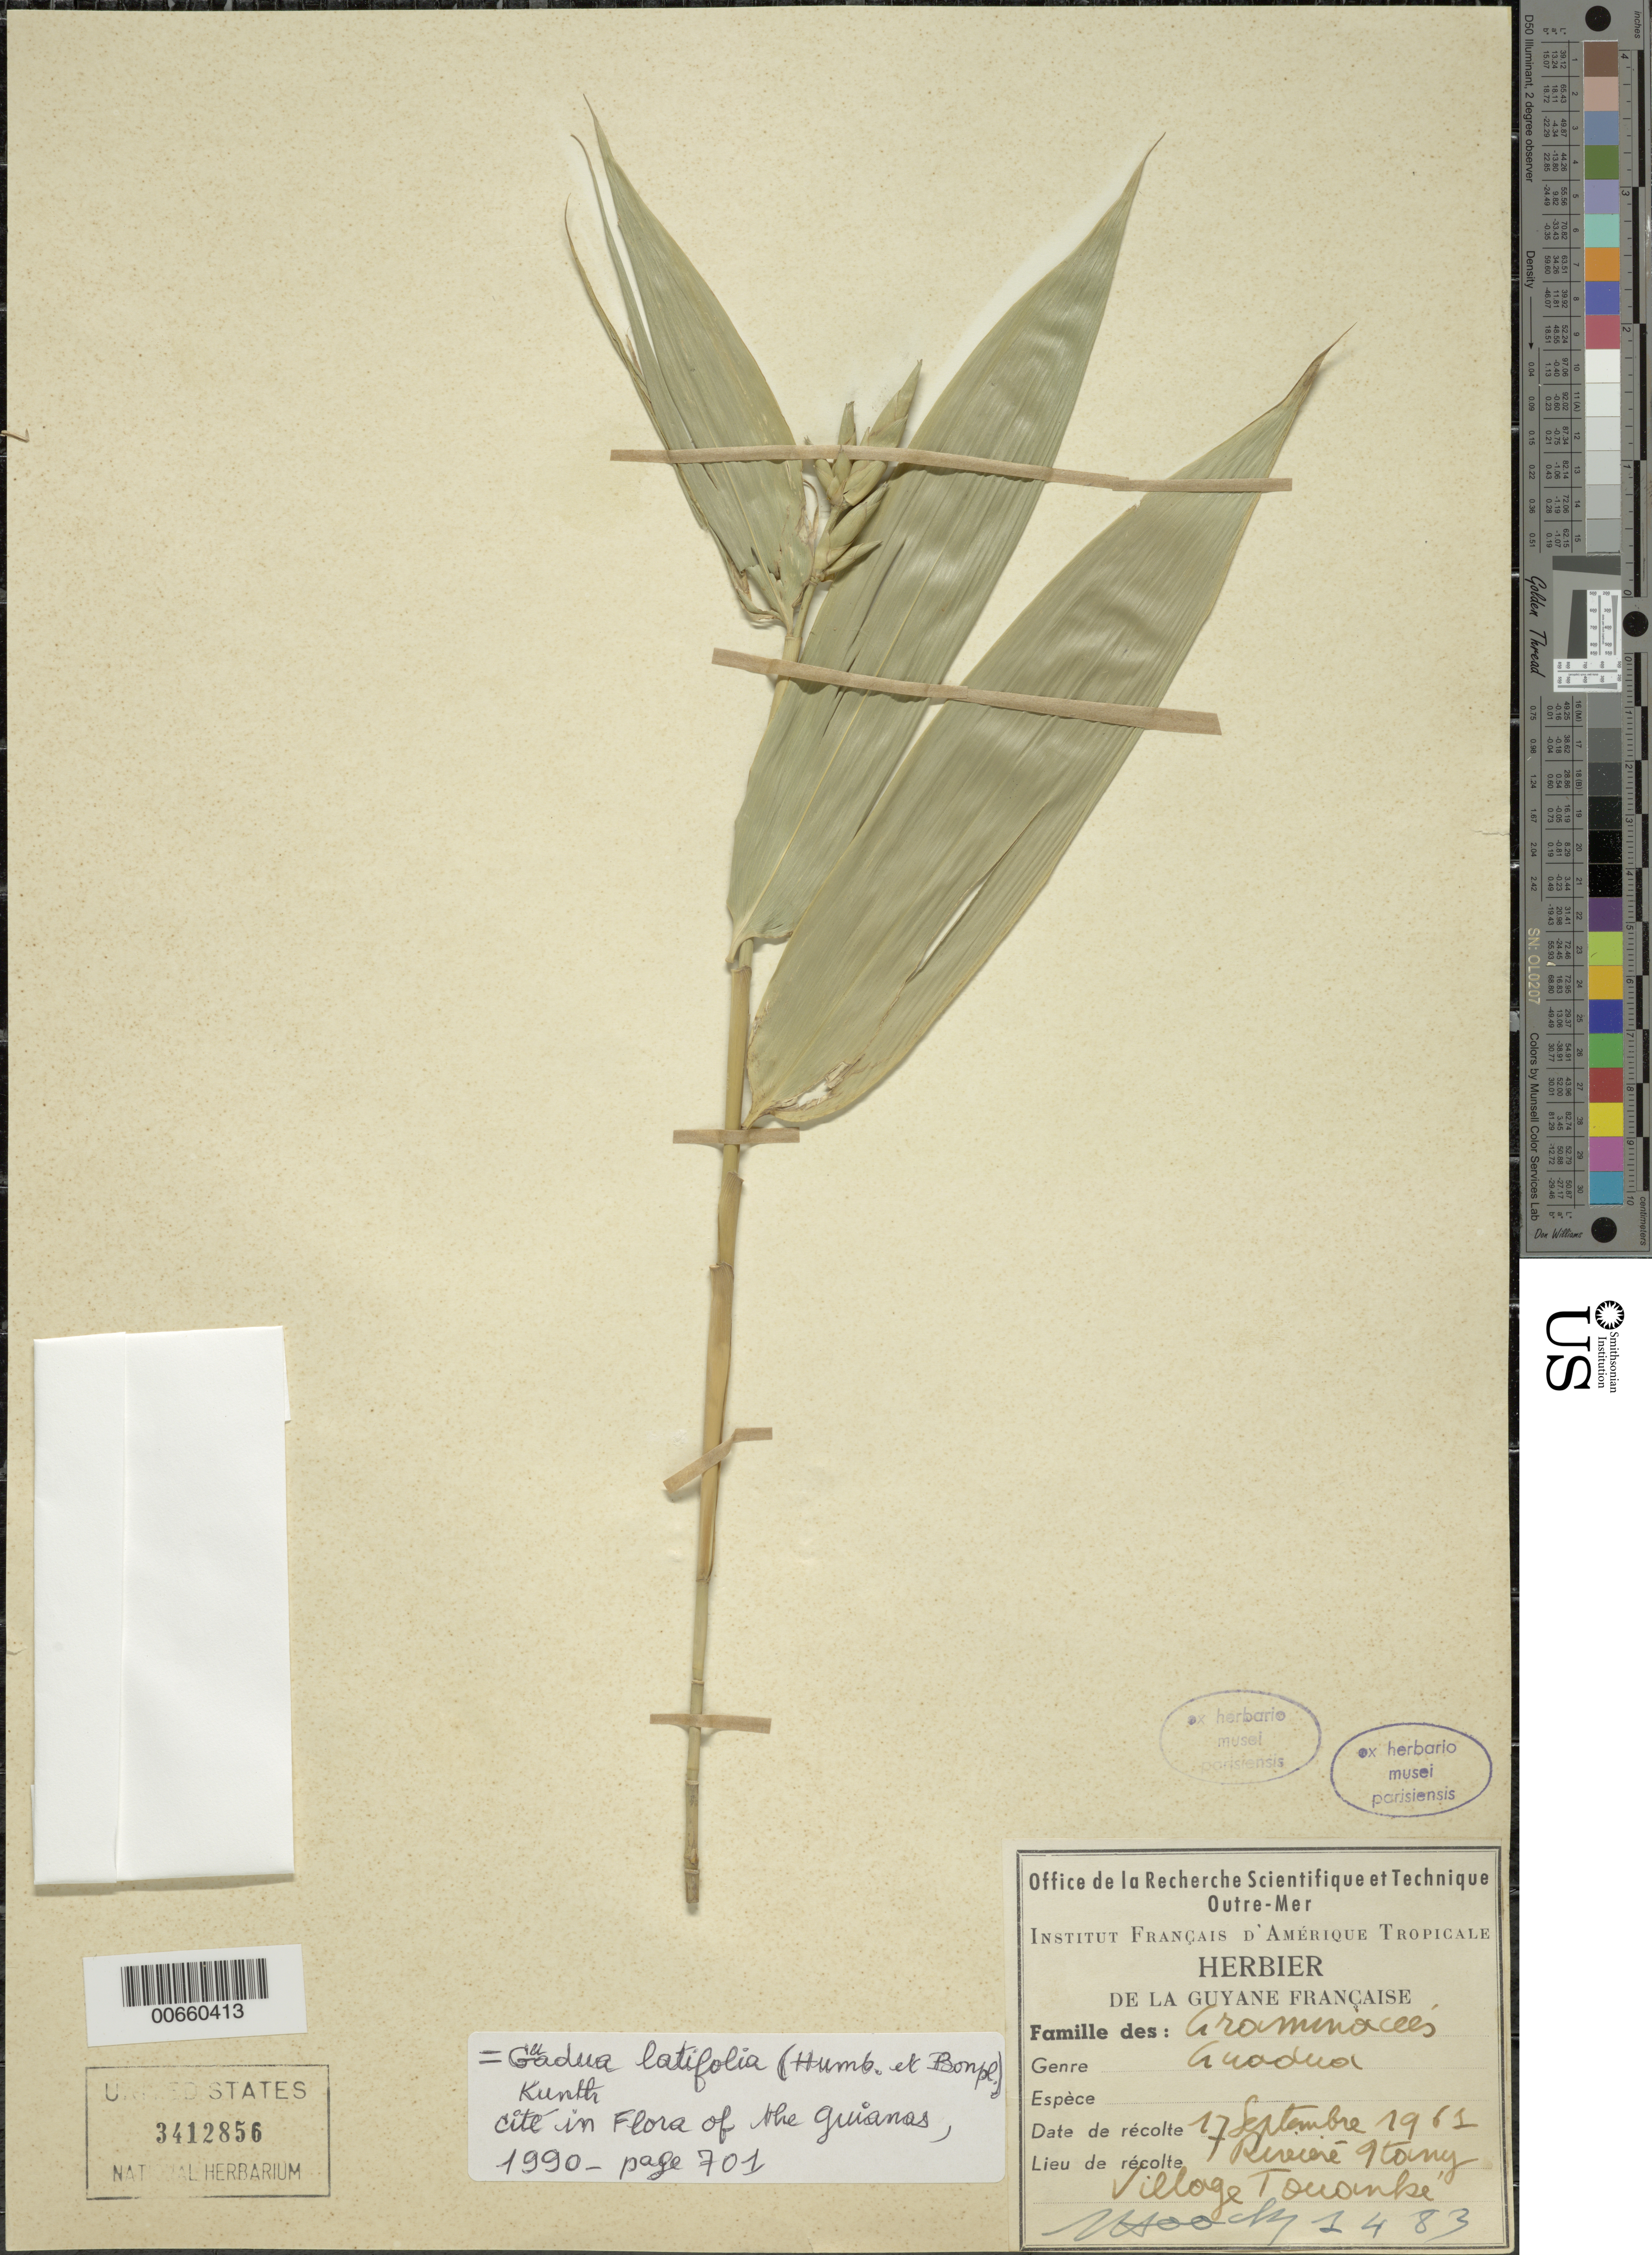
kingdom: Plantae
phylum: Tracheophyta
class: Liliopsida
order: Poales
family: Poaceae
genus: Guadua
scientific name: Guadua latifolia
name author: (Bonpl.) Kunth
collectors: J. Hoock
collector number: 1483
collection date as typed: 17-Sep-62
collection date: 1962-09-17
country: French Guiana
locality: Rivière Itany, Touonke Village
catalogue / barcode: US 3412856